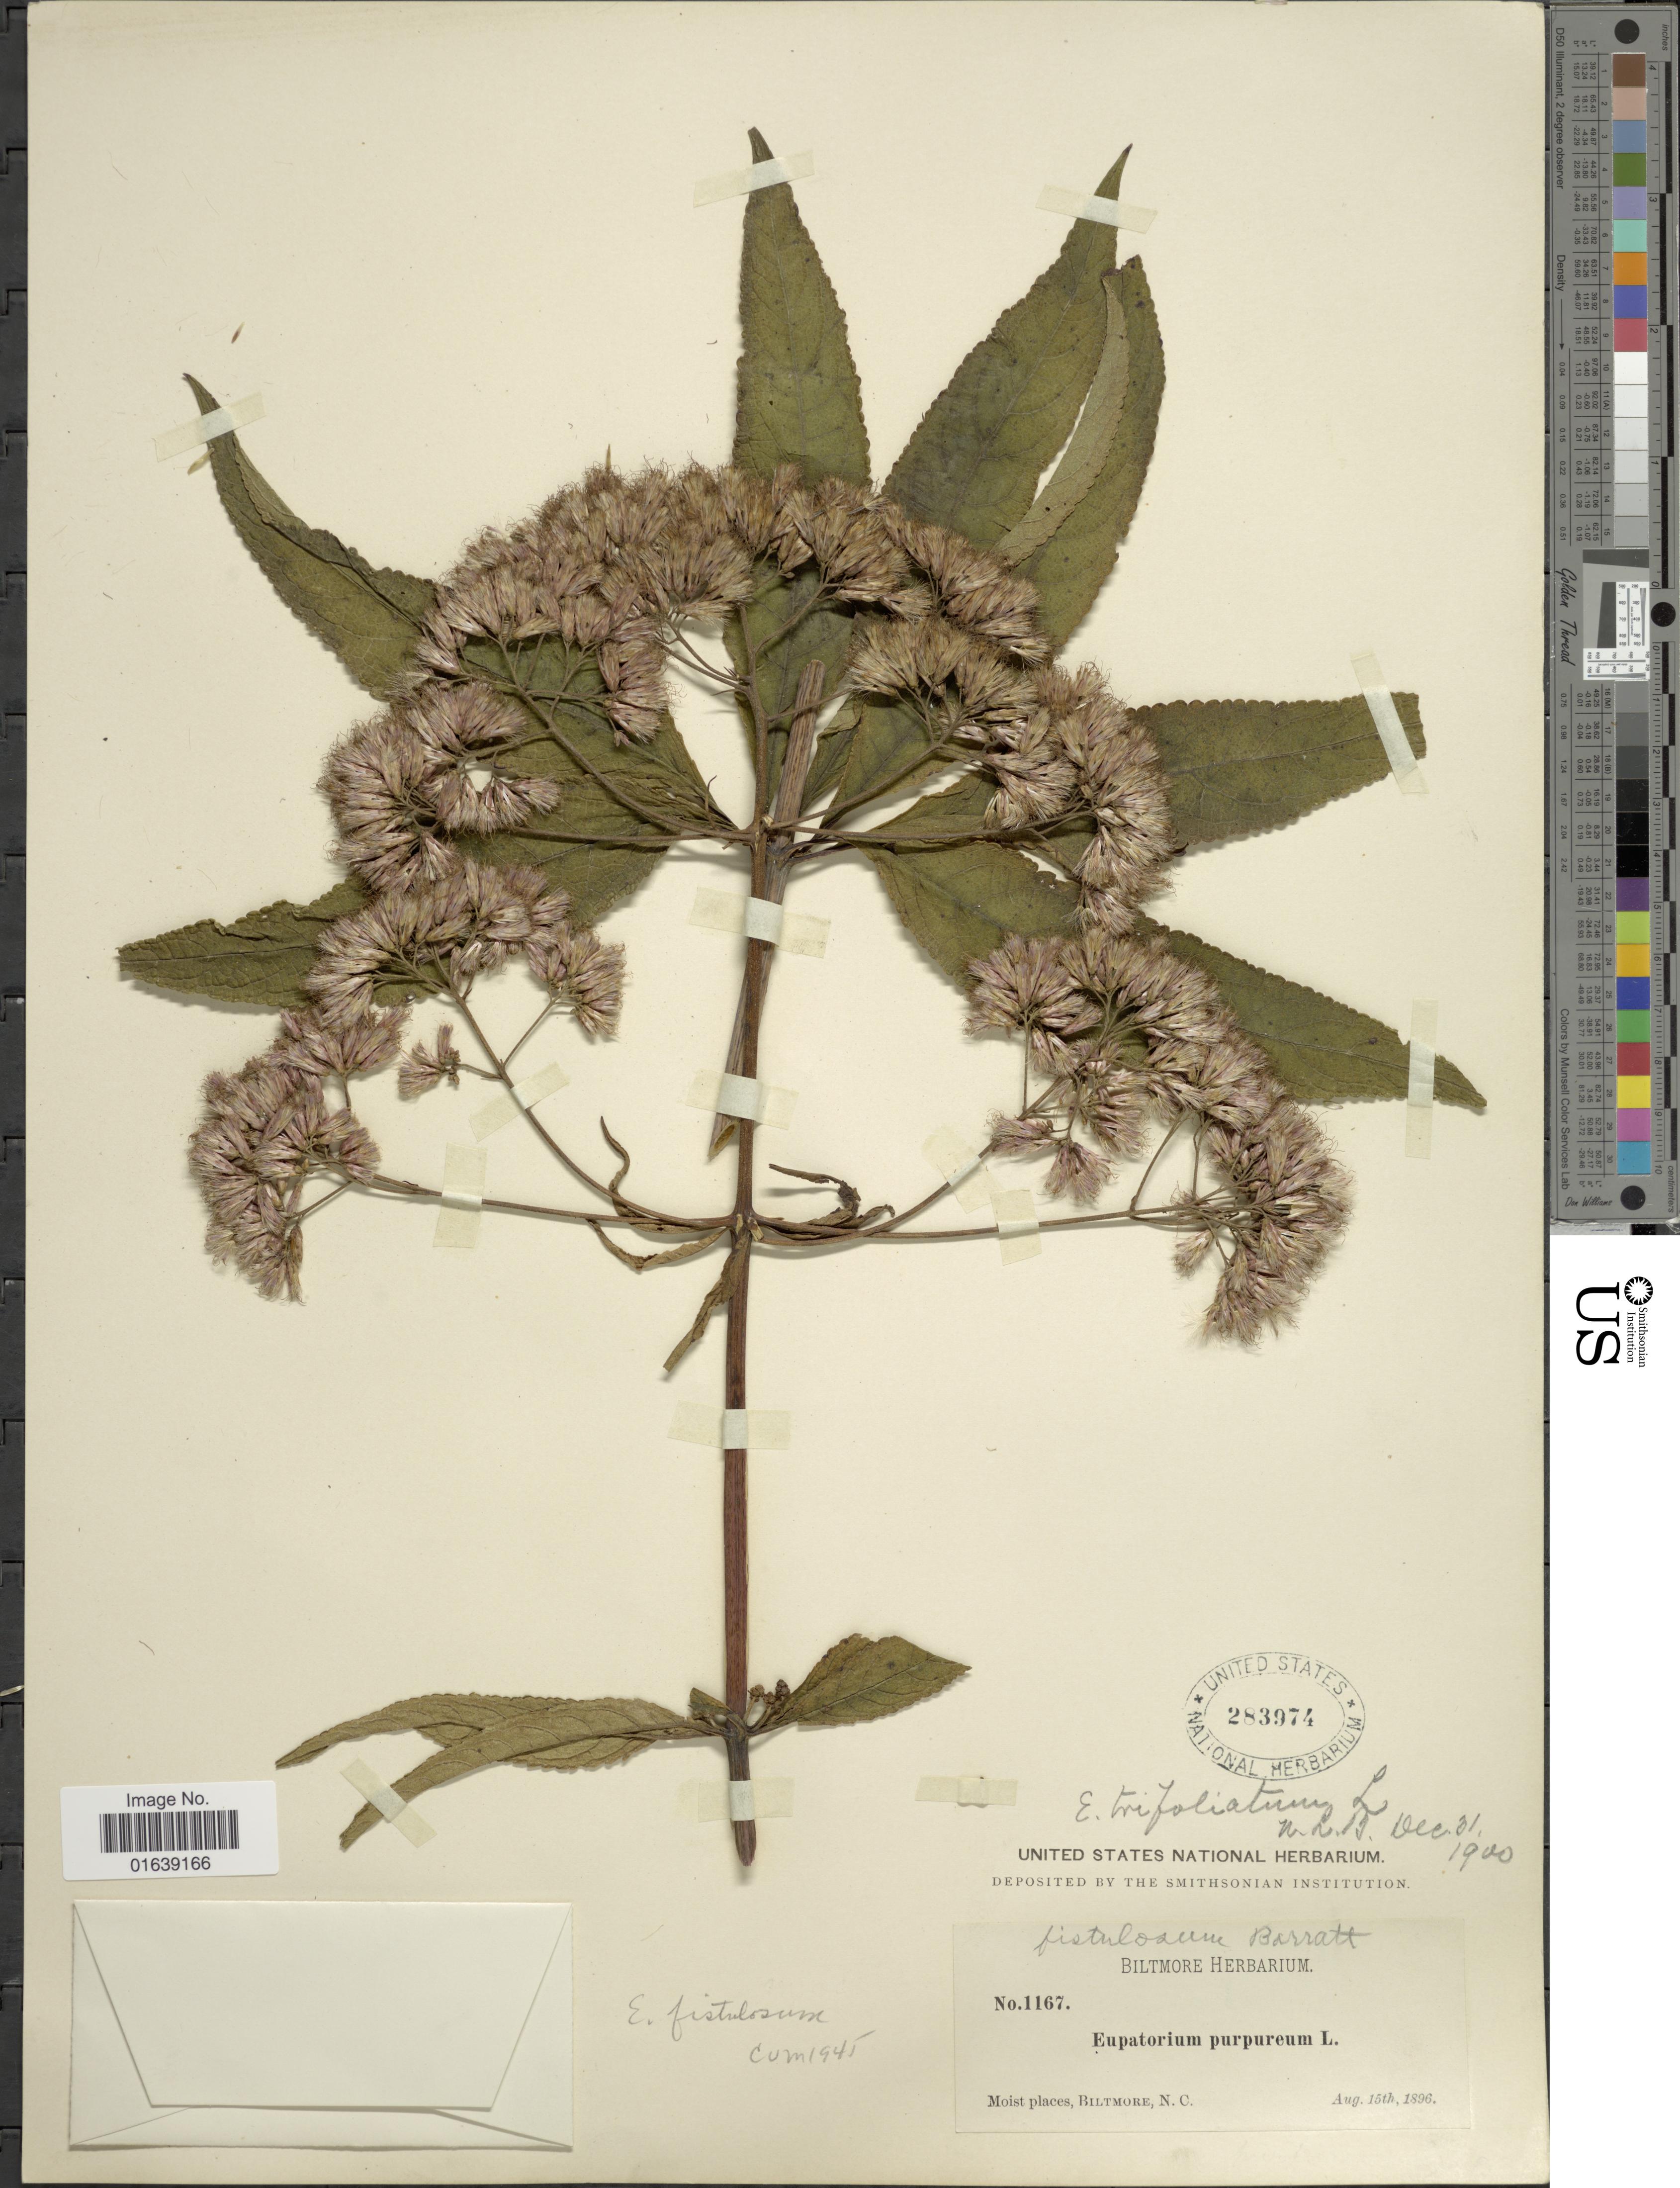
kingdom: Plantae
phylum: Tracheophyta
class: Magnoliopsida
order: Asterales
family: Asteraceae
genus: Eupatorium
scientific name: Eupatorium fistulosum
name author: Barratt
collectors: ex herb. Biltmore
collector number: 1167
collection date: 1896-08-15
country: United States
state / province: North Carolina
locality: Moist places, Biltmore,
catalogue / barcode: US 283974